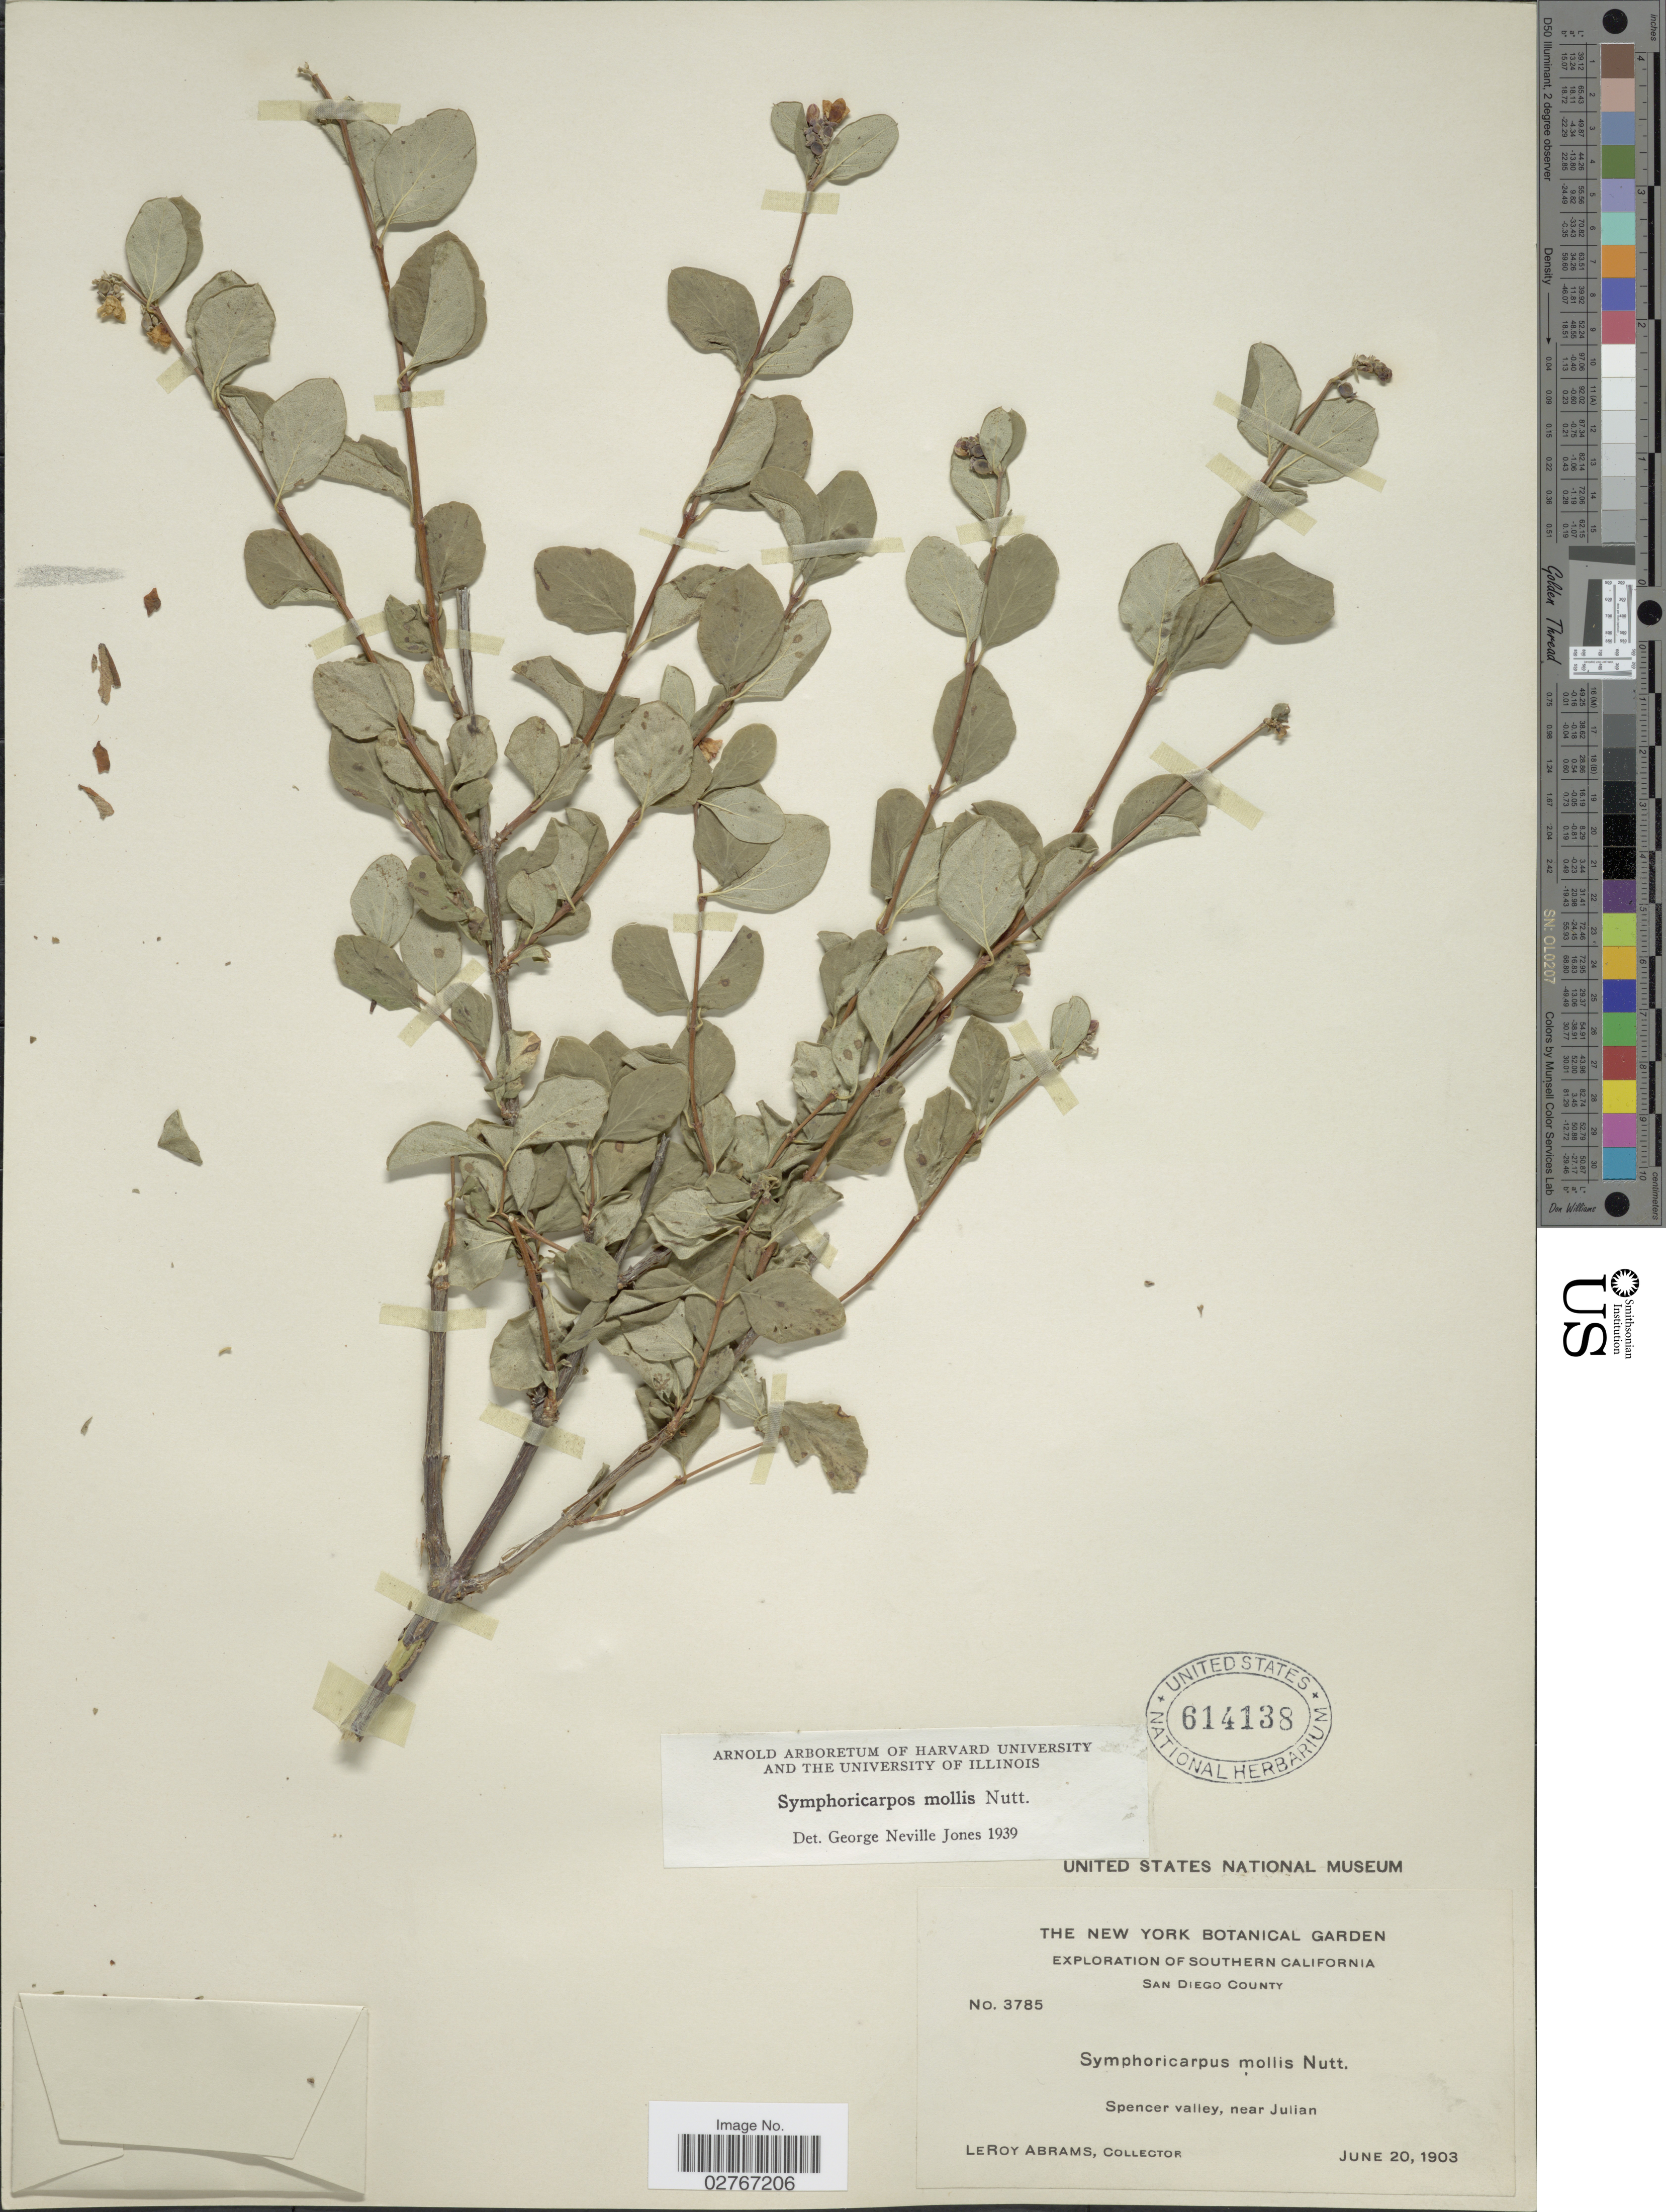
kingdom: Plantae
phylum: Tracheophyta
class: Magnoliopsida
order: Dipsacales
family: Caprifoliaceae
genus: Symphoricarpos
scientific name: Symphoricarpos mollis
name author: Nutt.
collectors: L. Abrams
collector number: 3785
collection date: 1903-06-20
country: United States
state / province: California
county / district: San Diego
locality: Southern California, San Diego County, Spencer valley, near Julian.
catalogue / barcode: US 614138